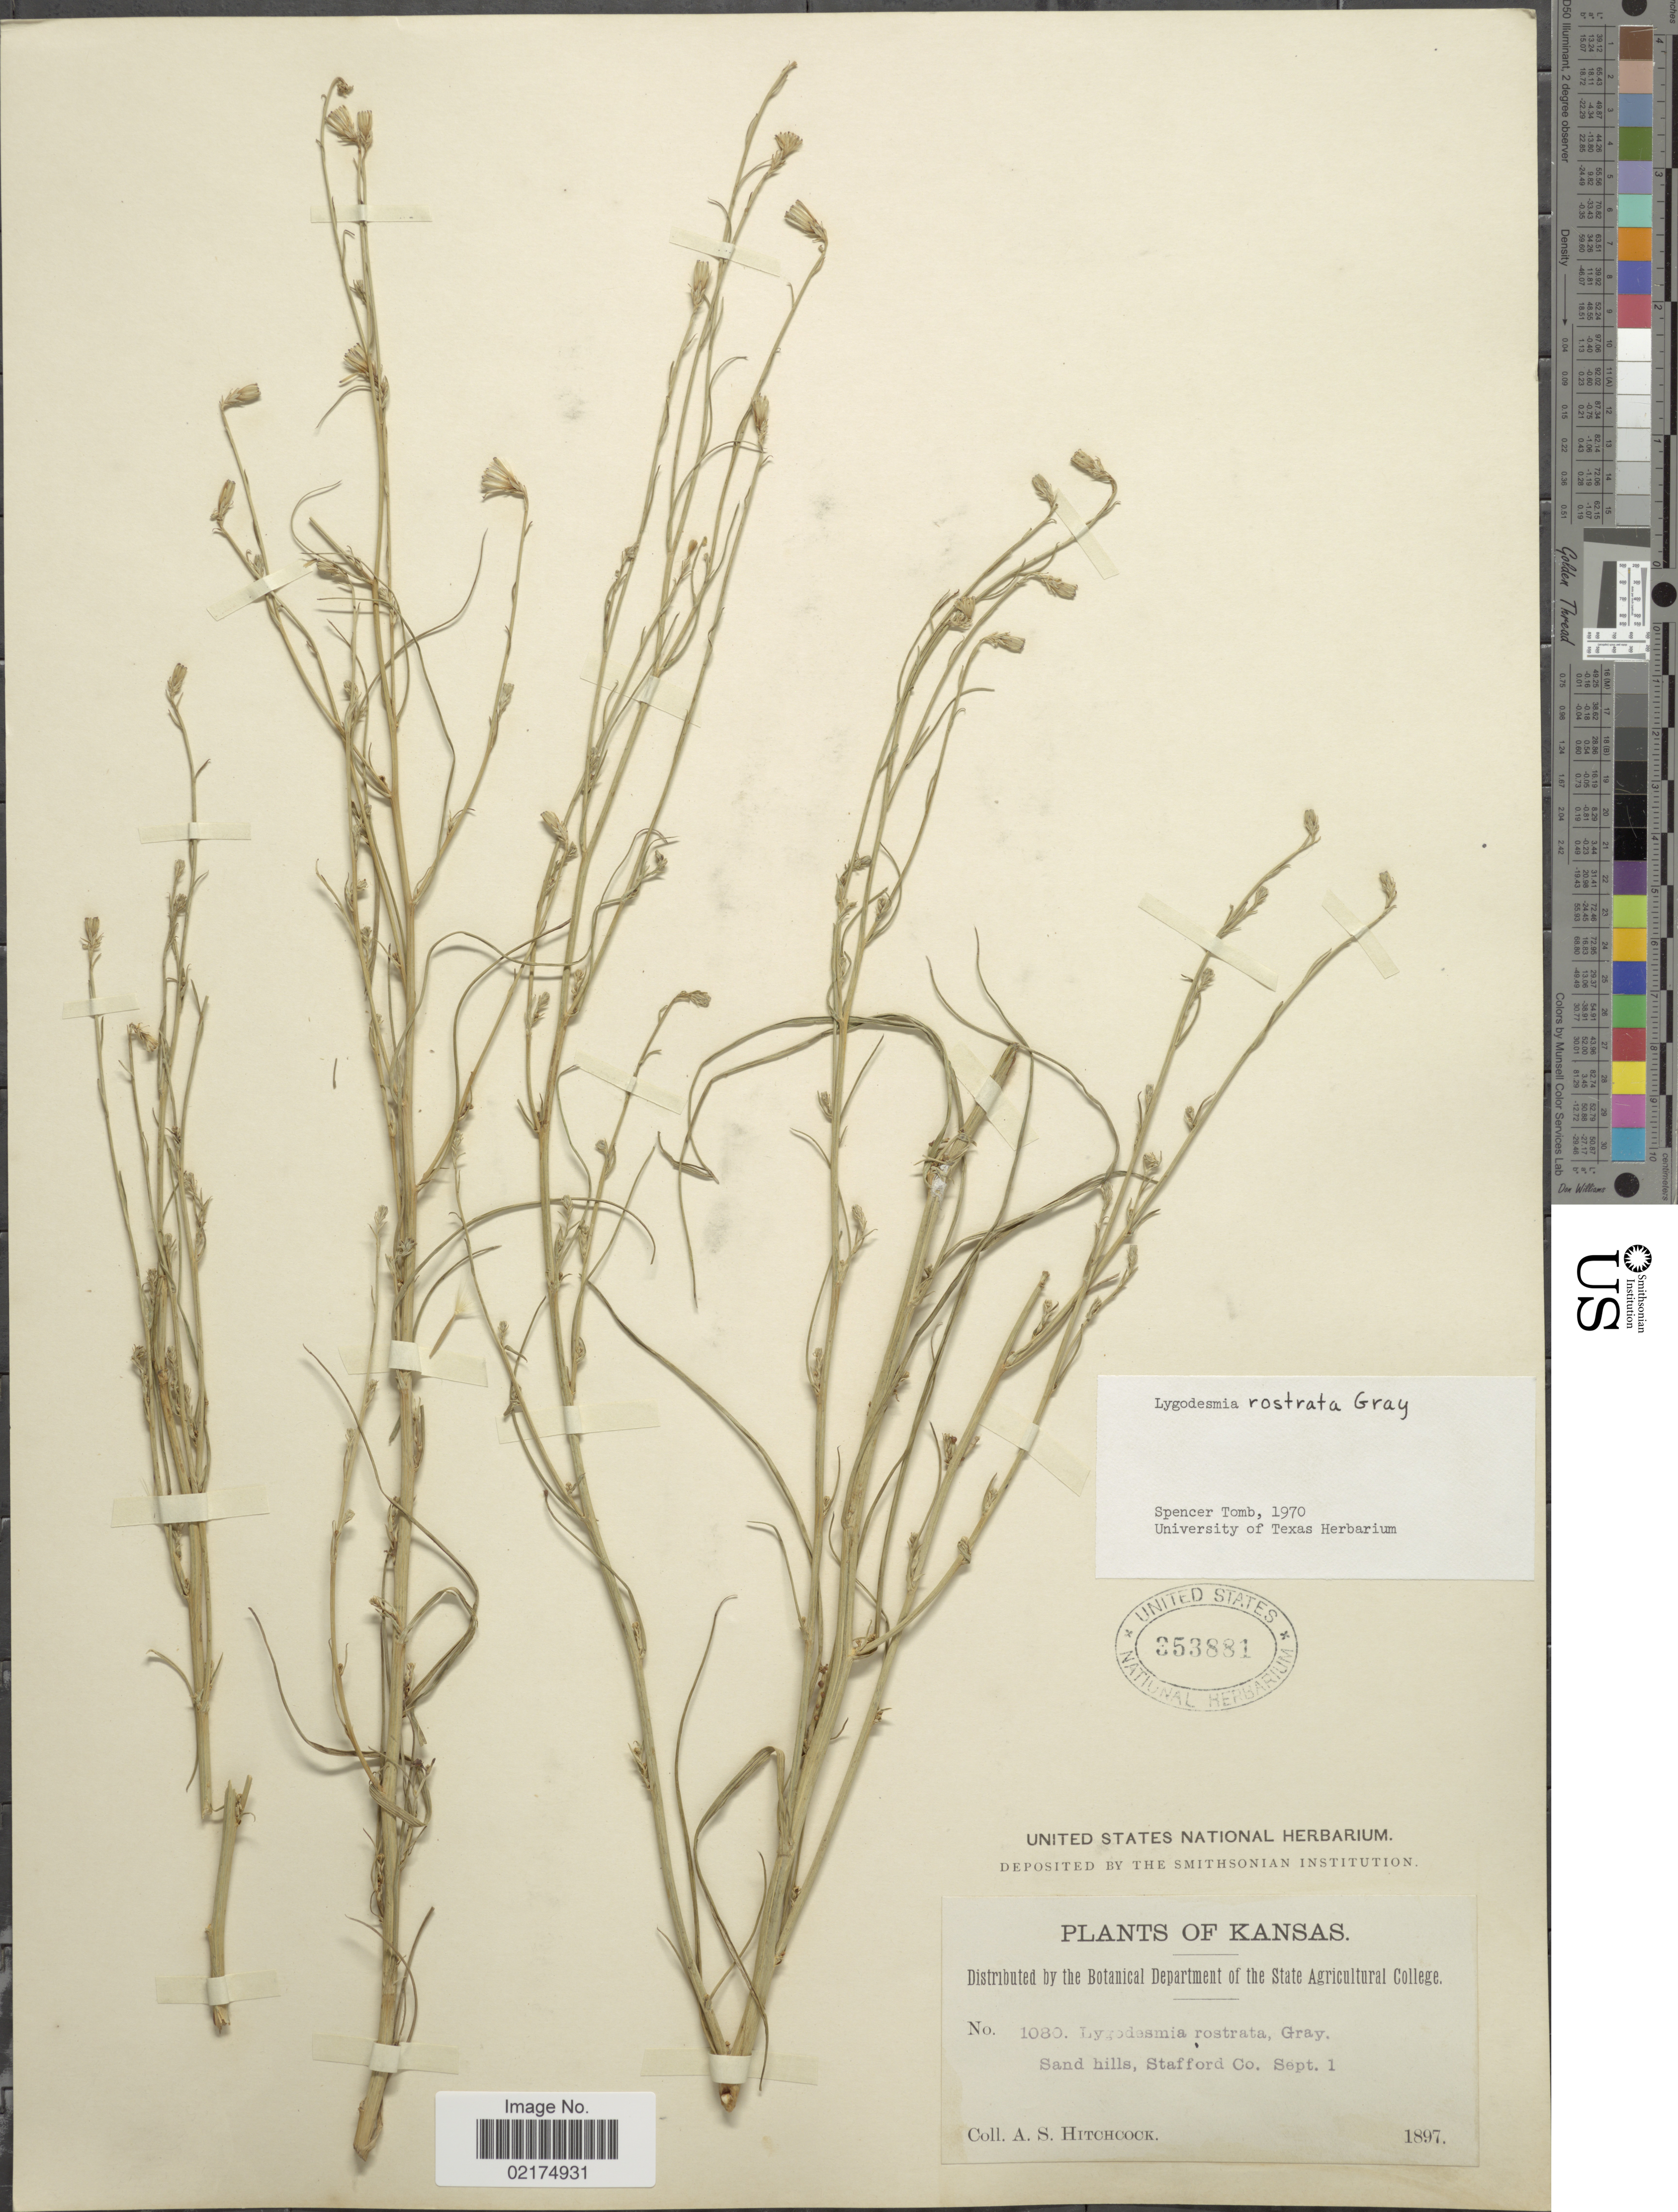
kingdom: Plantae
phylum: Tracheophyta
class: Magnoliopsida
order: Asterales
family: Asteraceae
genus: Shinnersoseris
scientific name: Shinnersoseris rostrata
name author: (A. Gray) Tomb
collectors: A. S. Hitchcock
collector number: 1080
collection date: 1897-09-01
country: United States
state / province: Kansas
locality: Stafford Co.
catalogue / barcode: US 353881